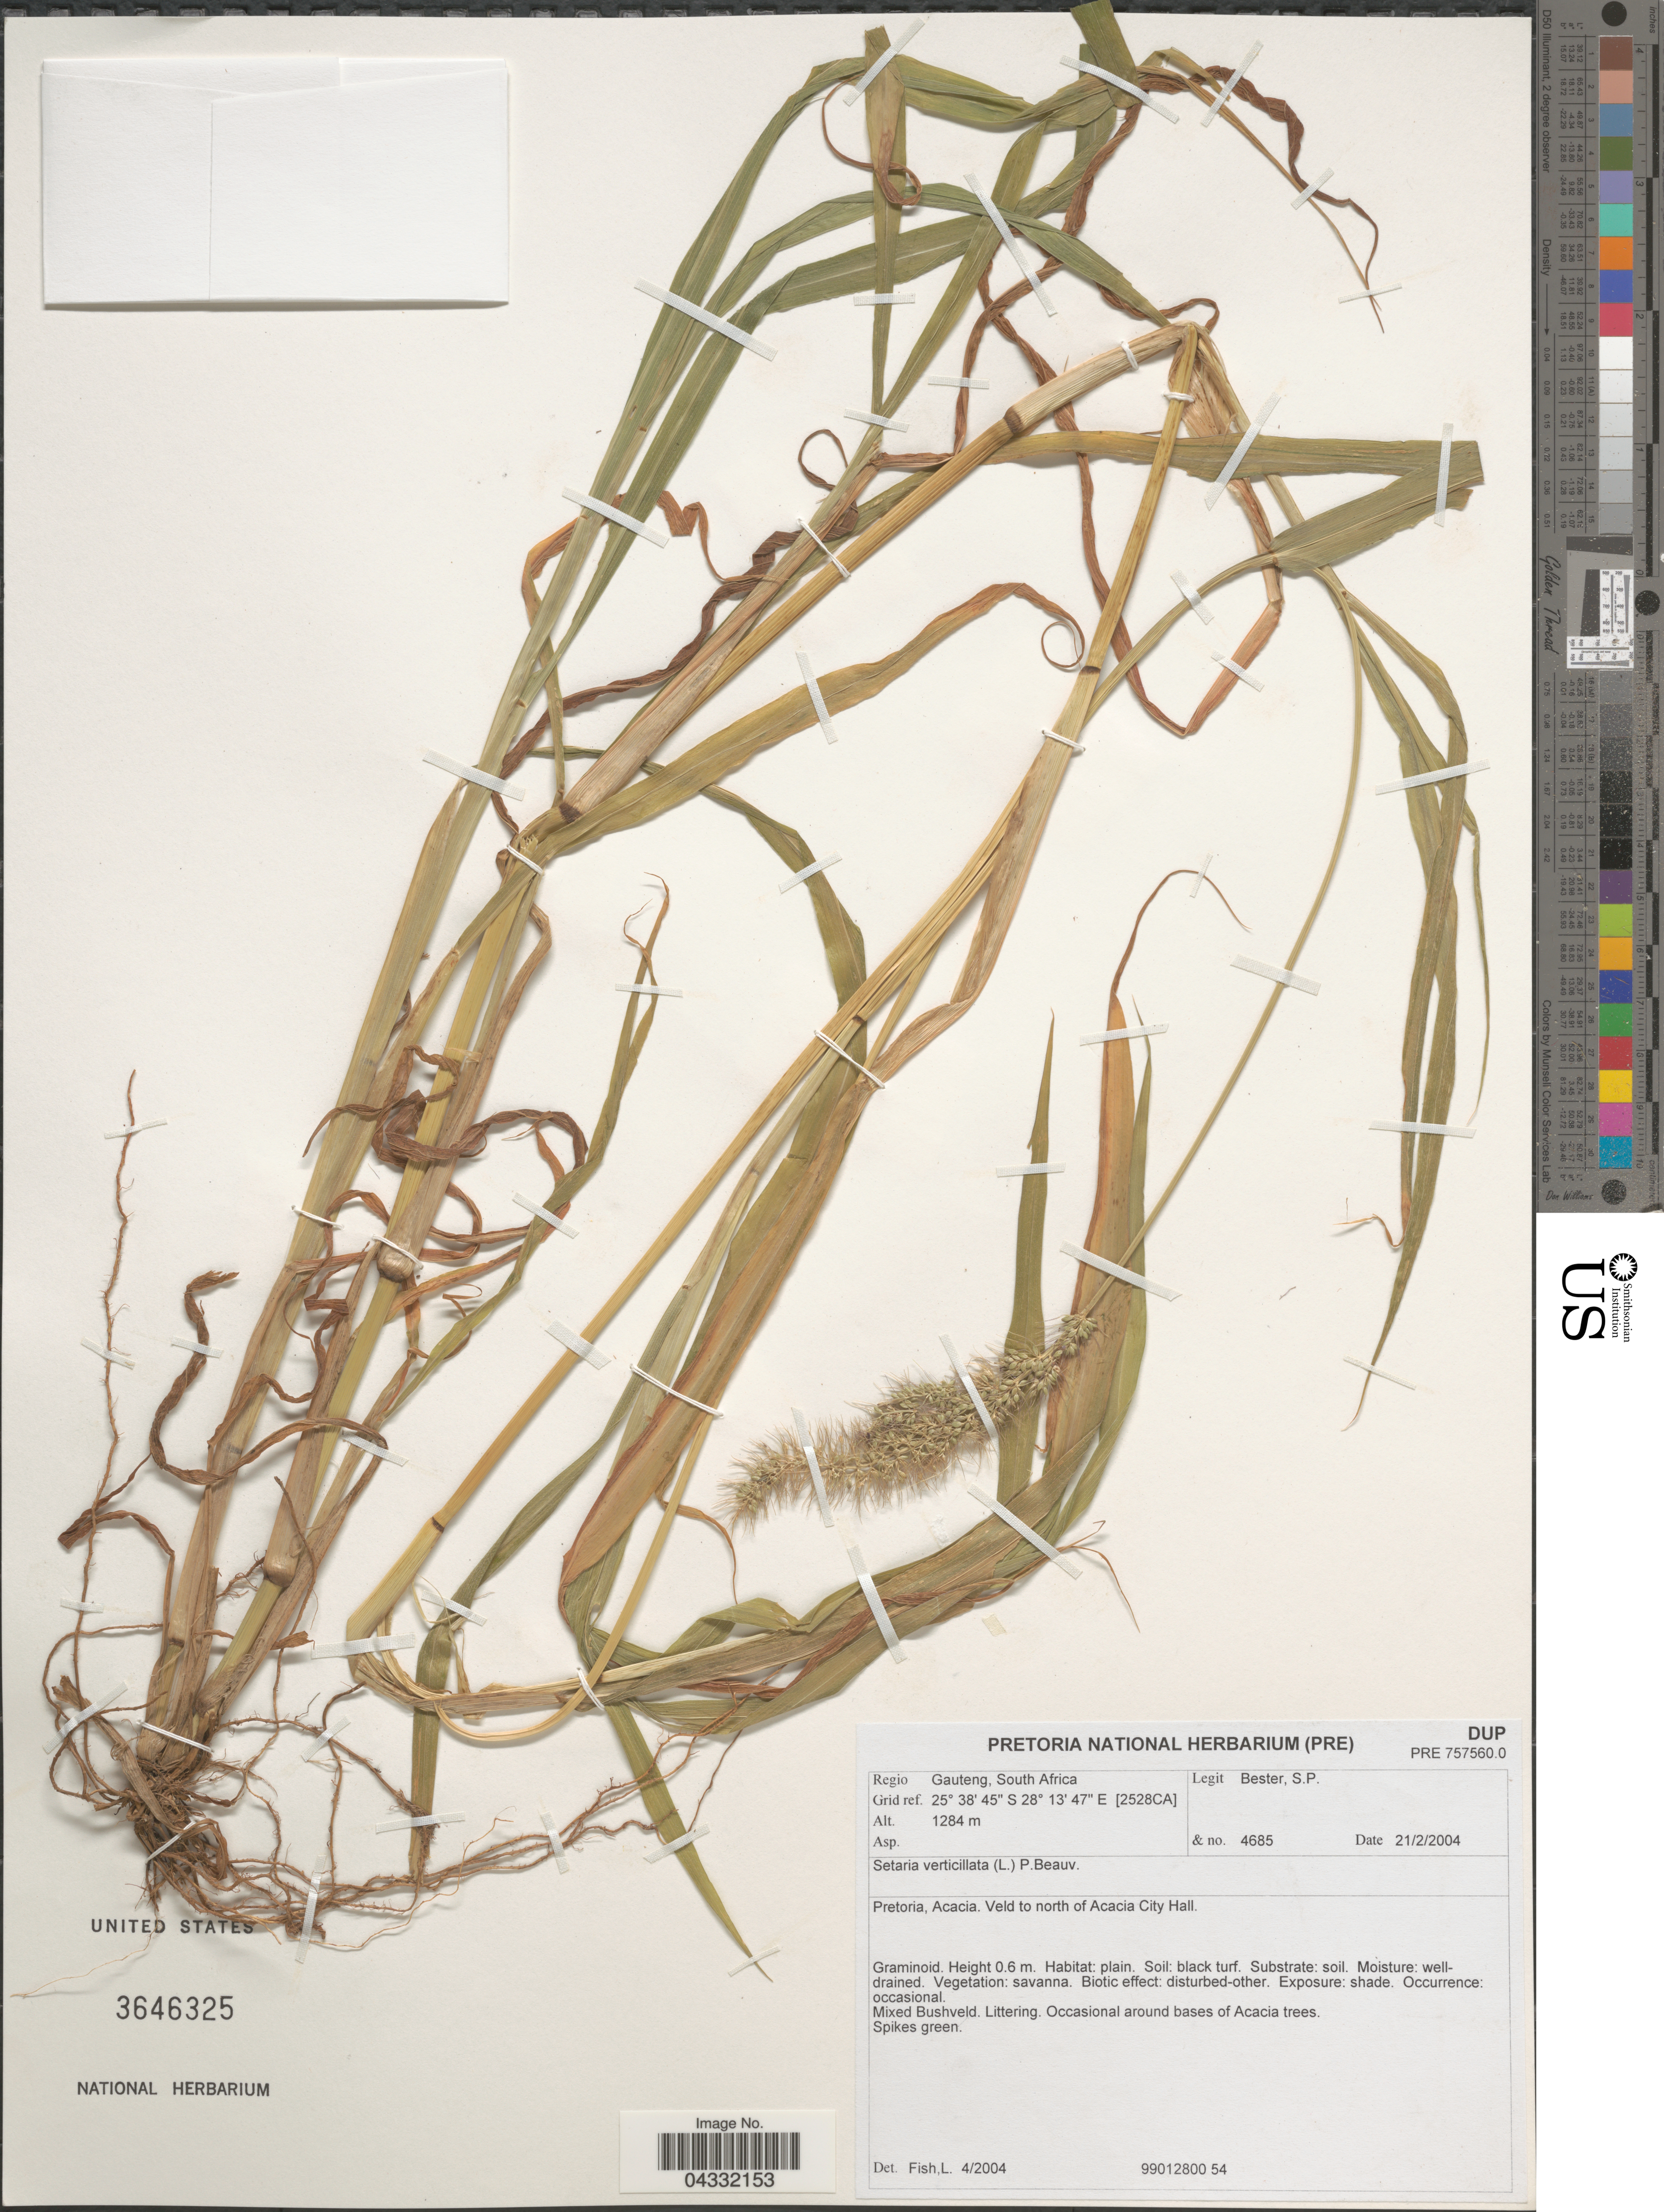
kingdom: Plantae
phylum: Tracheophyta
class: Liliopsida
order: Poales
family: Poaceae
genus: Setaria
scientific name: Setaria verticillata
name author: (L.) P. Beauv.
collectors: S. Bester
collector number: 4685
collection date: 2004-02-21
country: South Africa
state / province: Gauteng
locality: Regio Gauteng, South Africa. Grid ref. [2528CA]. Pretoria, Acacia. Veld to north of Acacia City Hall.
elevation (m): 1284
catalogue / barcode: US 3646325